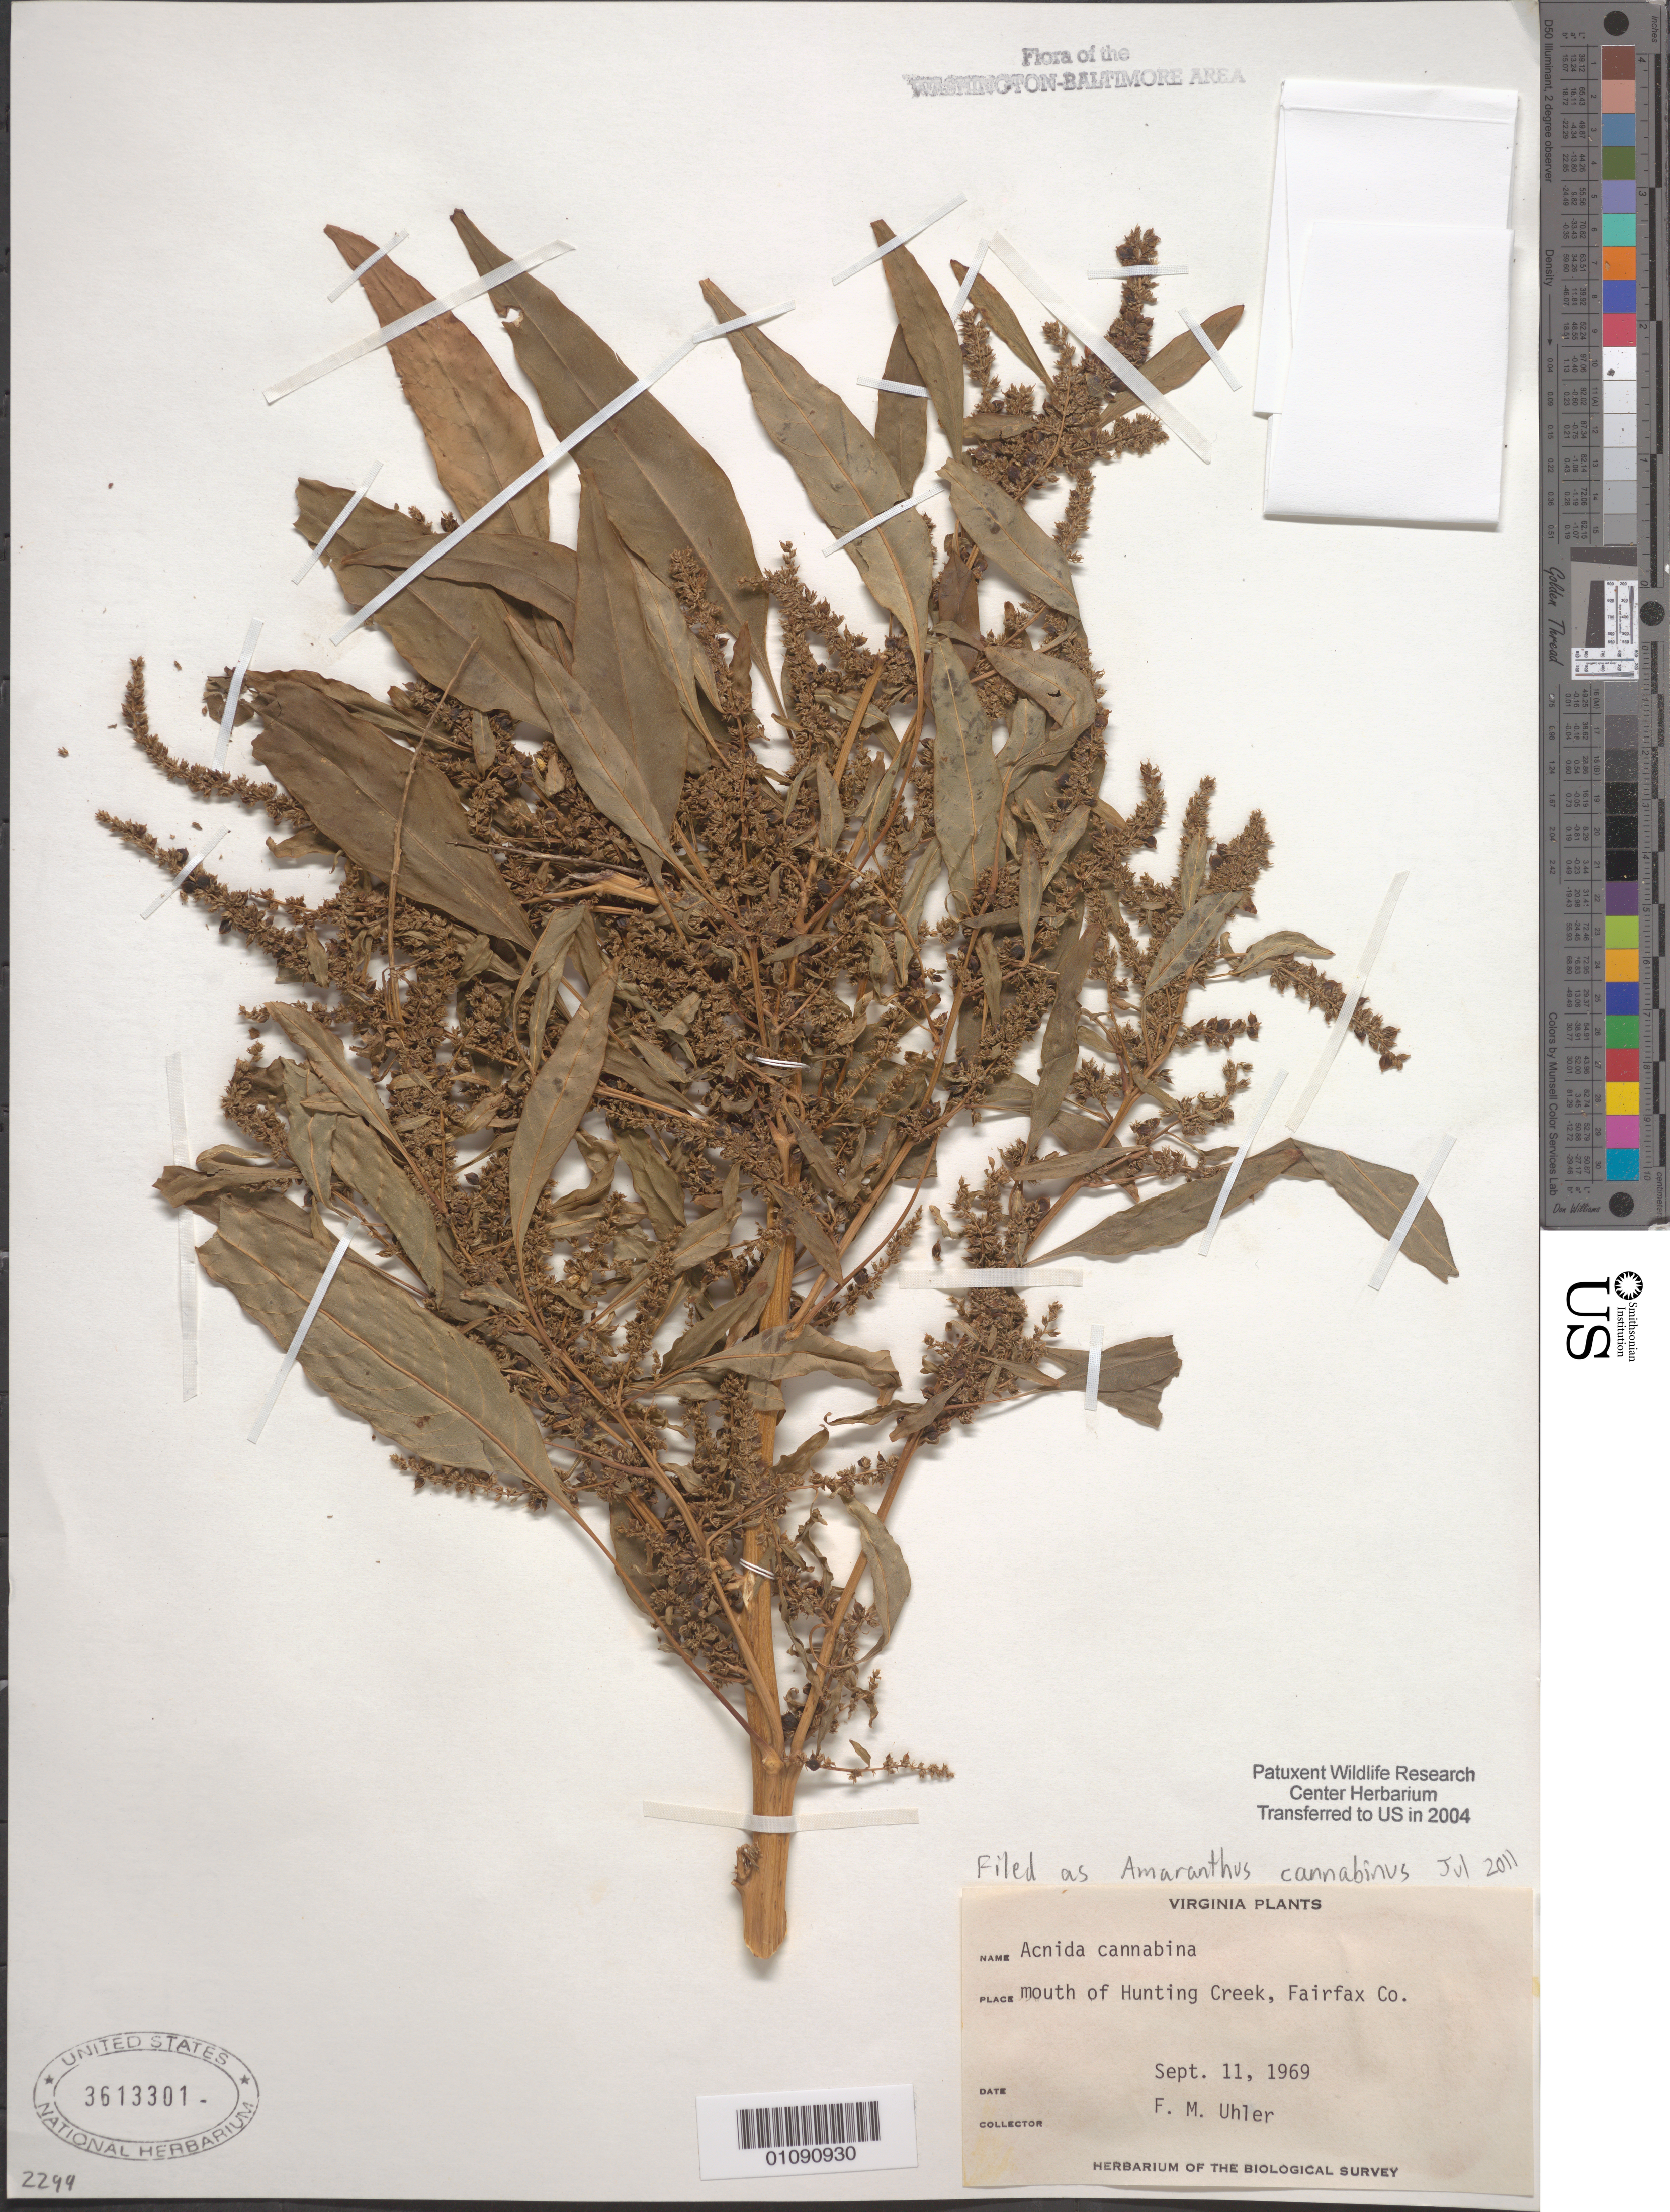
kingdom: Plantae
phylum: Tracheophyta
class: Magnoliopsida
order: Caryophyllales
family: Amaranthaceae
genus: Amaranthus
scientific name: Amaranthus cannabinus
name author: (L.) E.G. F. Sauer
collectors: F. M. Uhler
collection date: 1969-09-11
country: United States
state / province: Virginia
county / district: Fairfax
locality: Mouth of Hunting Creek.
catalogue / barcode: US 3613301